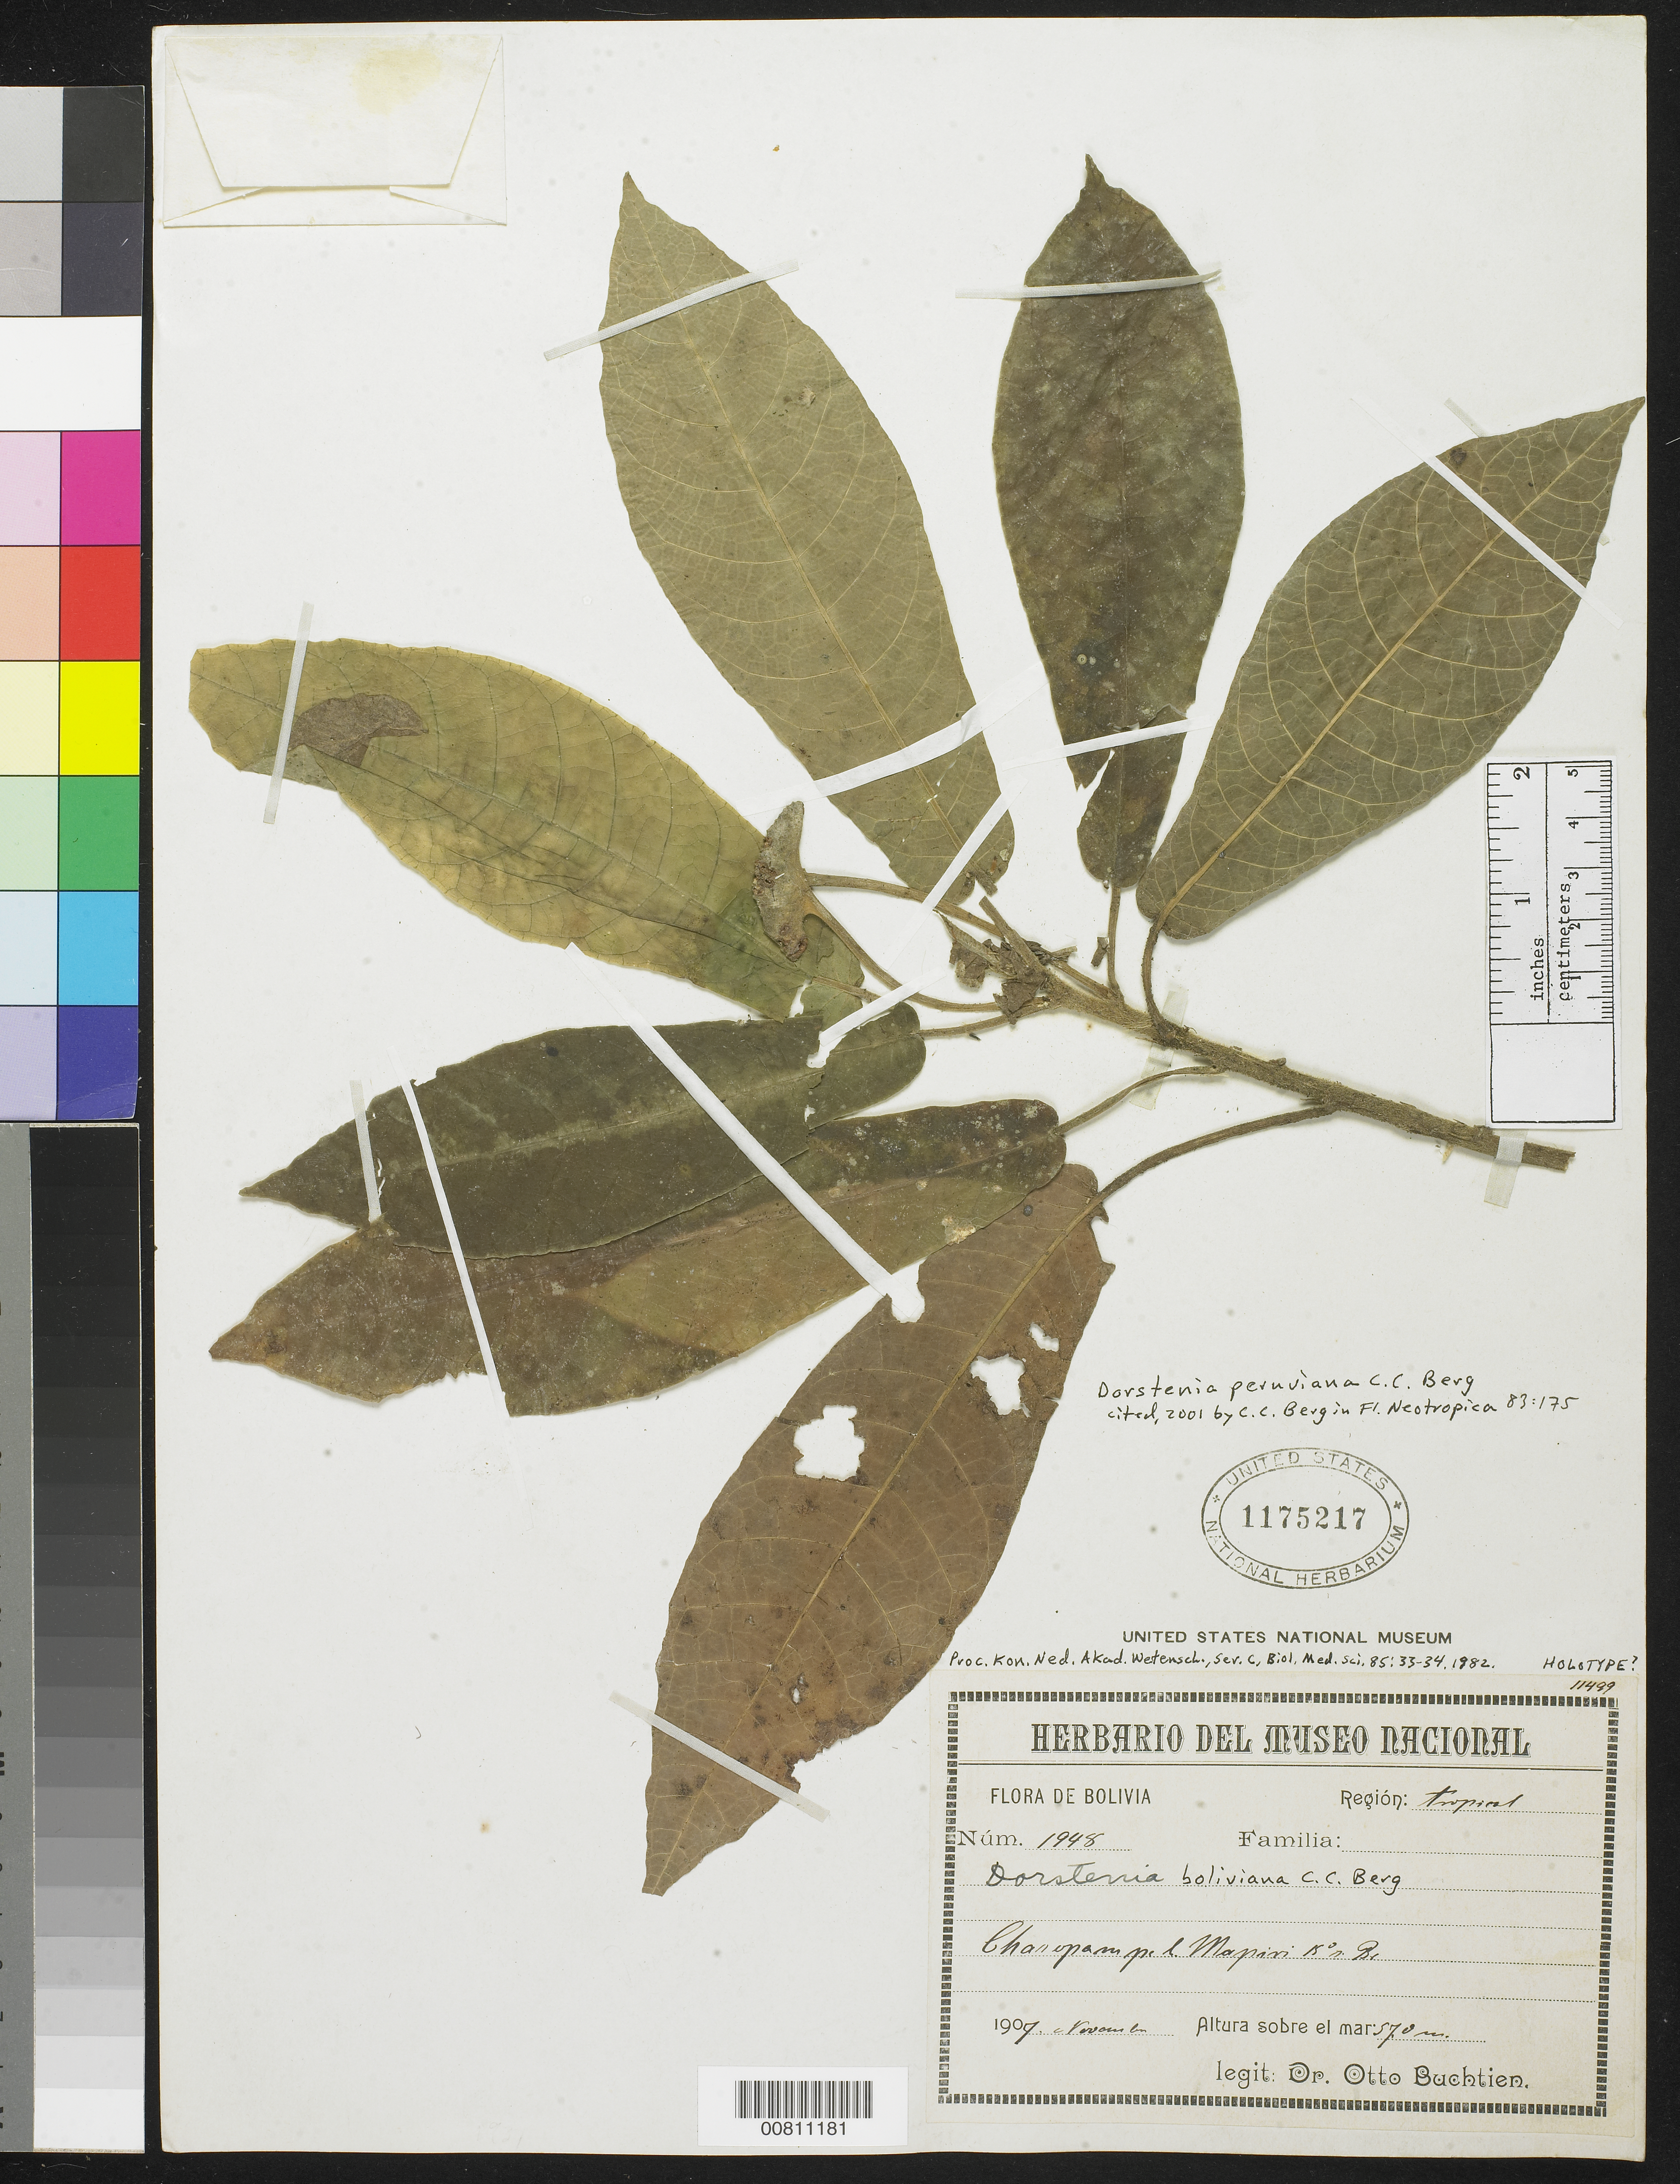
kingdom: Plantae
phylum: Tracheophyta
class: Magnoliopsida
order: Rosales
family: Moraceae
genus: Dorstenia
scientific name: Dorstenia boliviana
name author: C.C. Berg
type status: Possible Holotype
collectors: O. Buchtien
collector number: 1948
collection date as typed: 1907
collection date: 1907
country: Bolivia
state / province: La Paz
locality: Charopampa near Mapiri.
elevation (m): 570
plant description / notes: Cited by C.B. Berg in Fl. Neotrop. 83: 175 (2001).; Protologue cites holotype at US; this sheet has not been annotated by Berg but is the only duplicate of this collection found so far at US.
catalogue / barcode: US 1175217